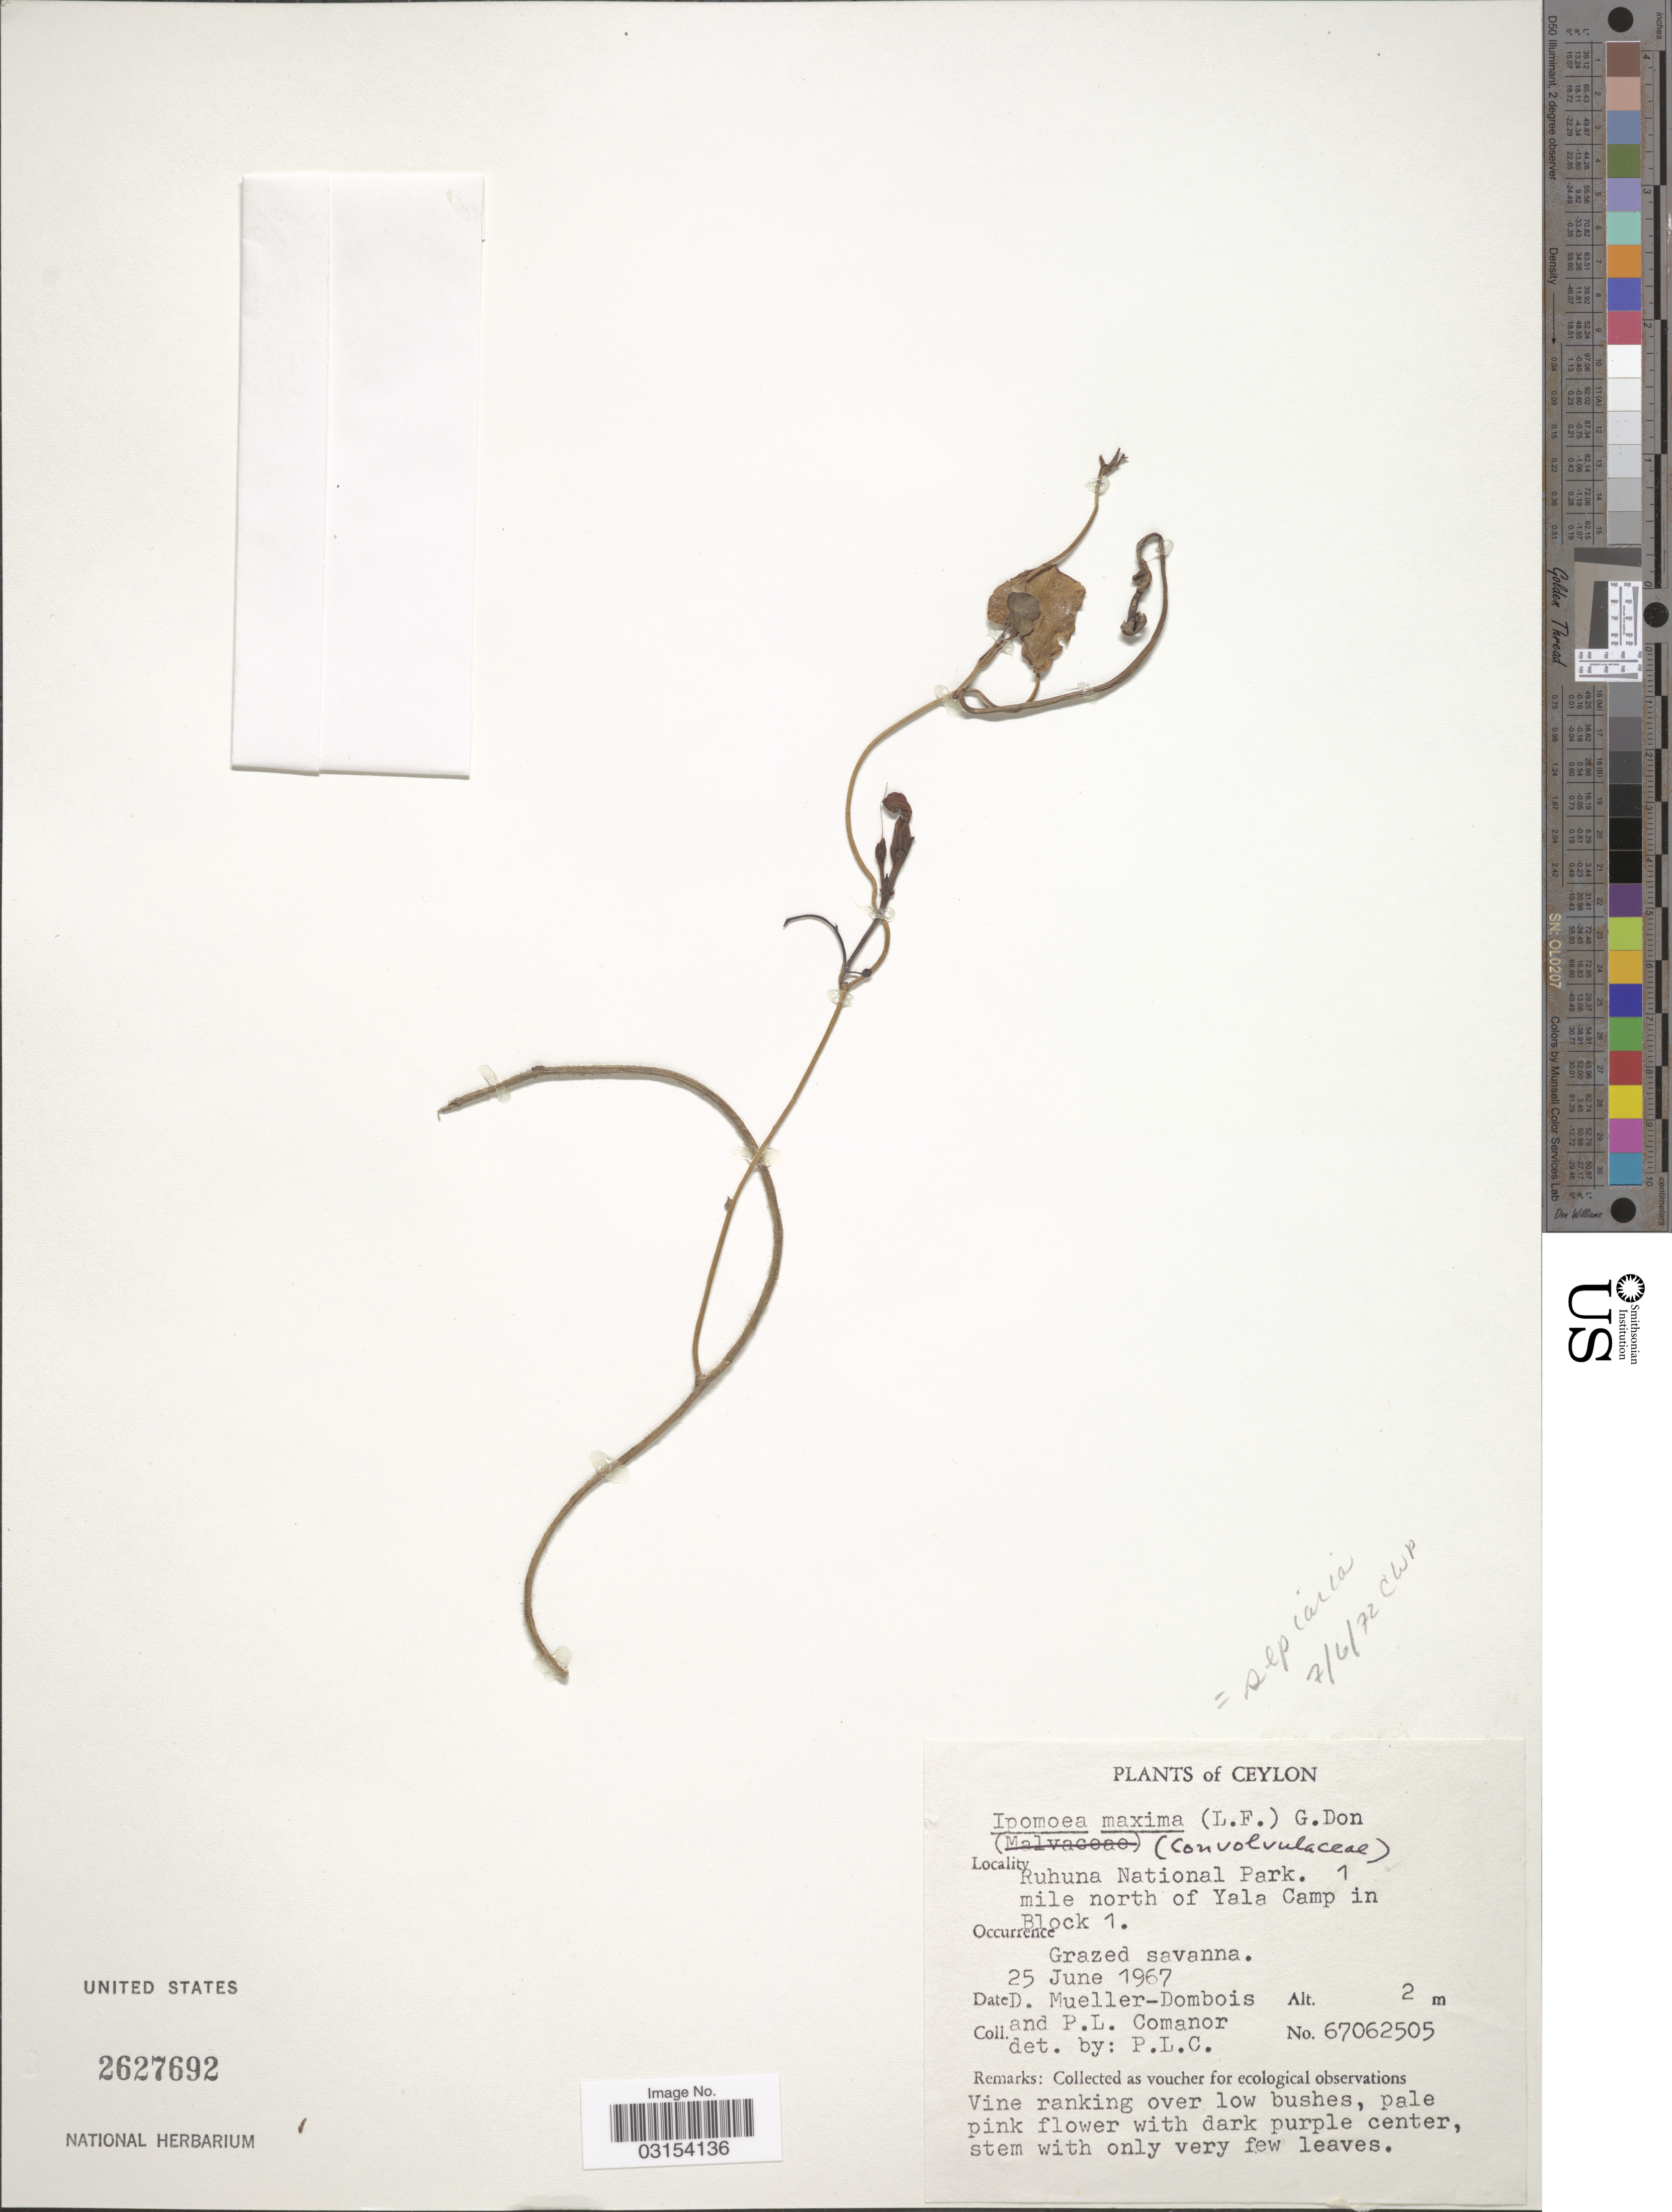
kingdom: Plantae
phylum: Tracheophyta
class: Magnoliopsida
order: Solanales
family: Convolvulaceae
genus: Ipomoea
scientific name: Ipomoea sepiaria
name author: Koenig ex Roxb.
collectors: D. Meuller-Dombois & P. Comanor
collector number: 67062505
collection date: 1967-06-25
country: Sri Lanka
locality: Ceylon, Ruhuna National Park, 1 mile north of Yala Camp in Block 1.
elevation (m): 2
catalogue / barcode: US 2627692